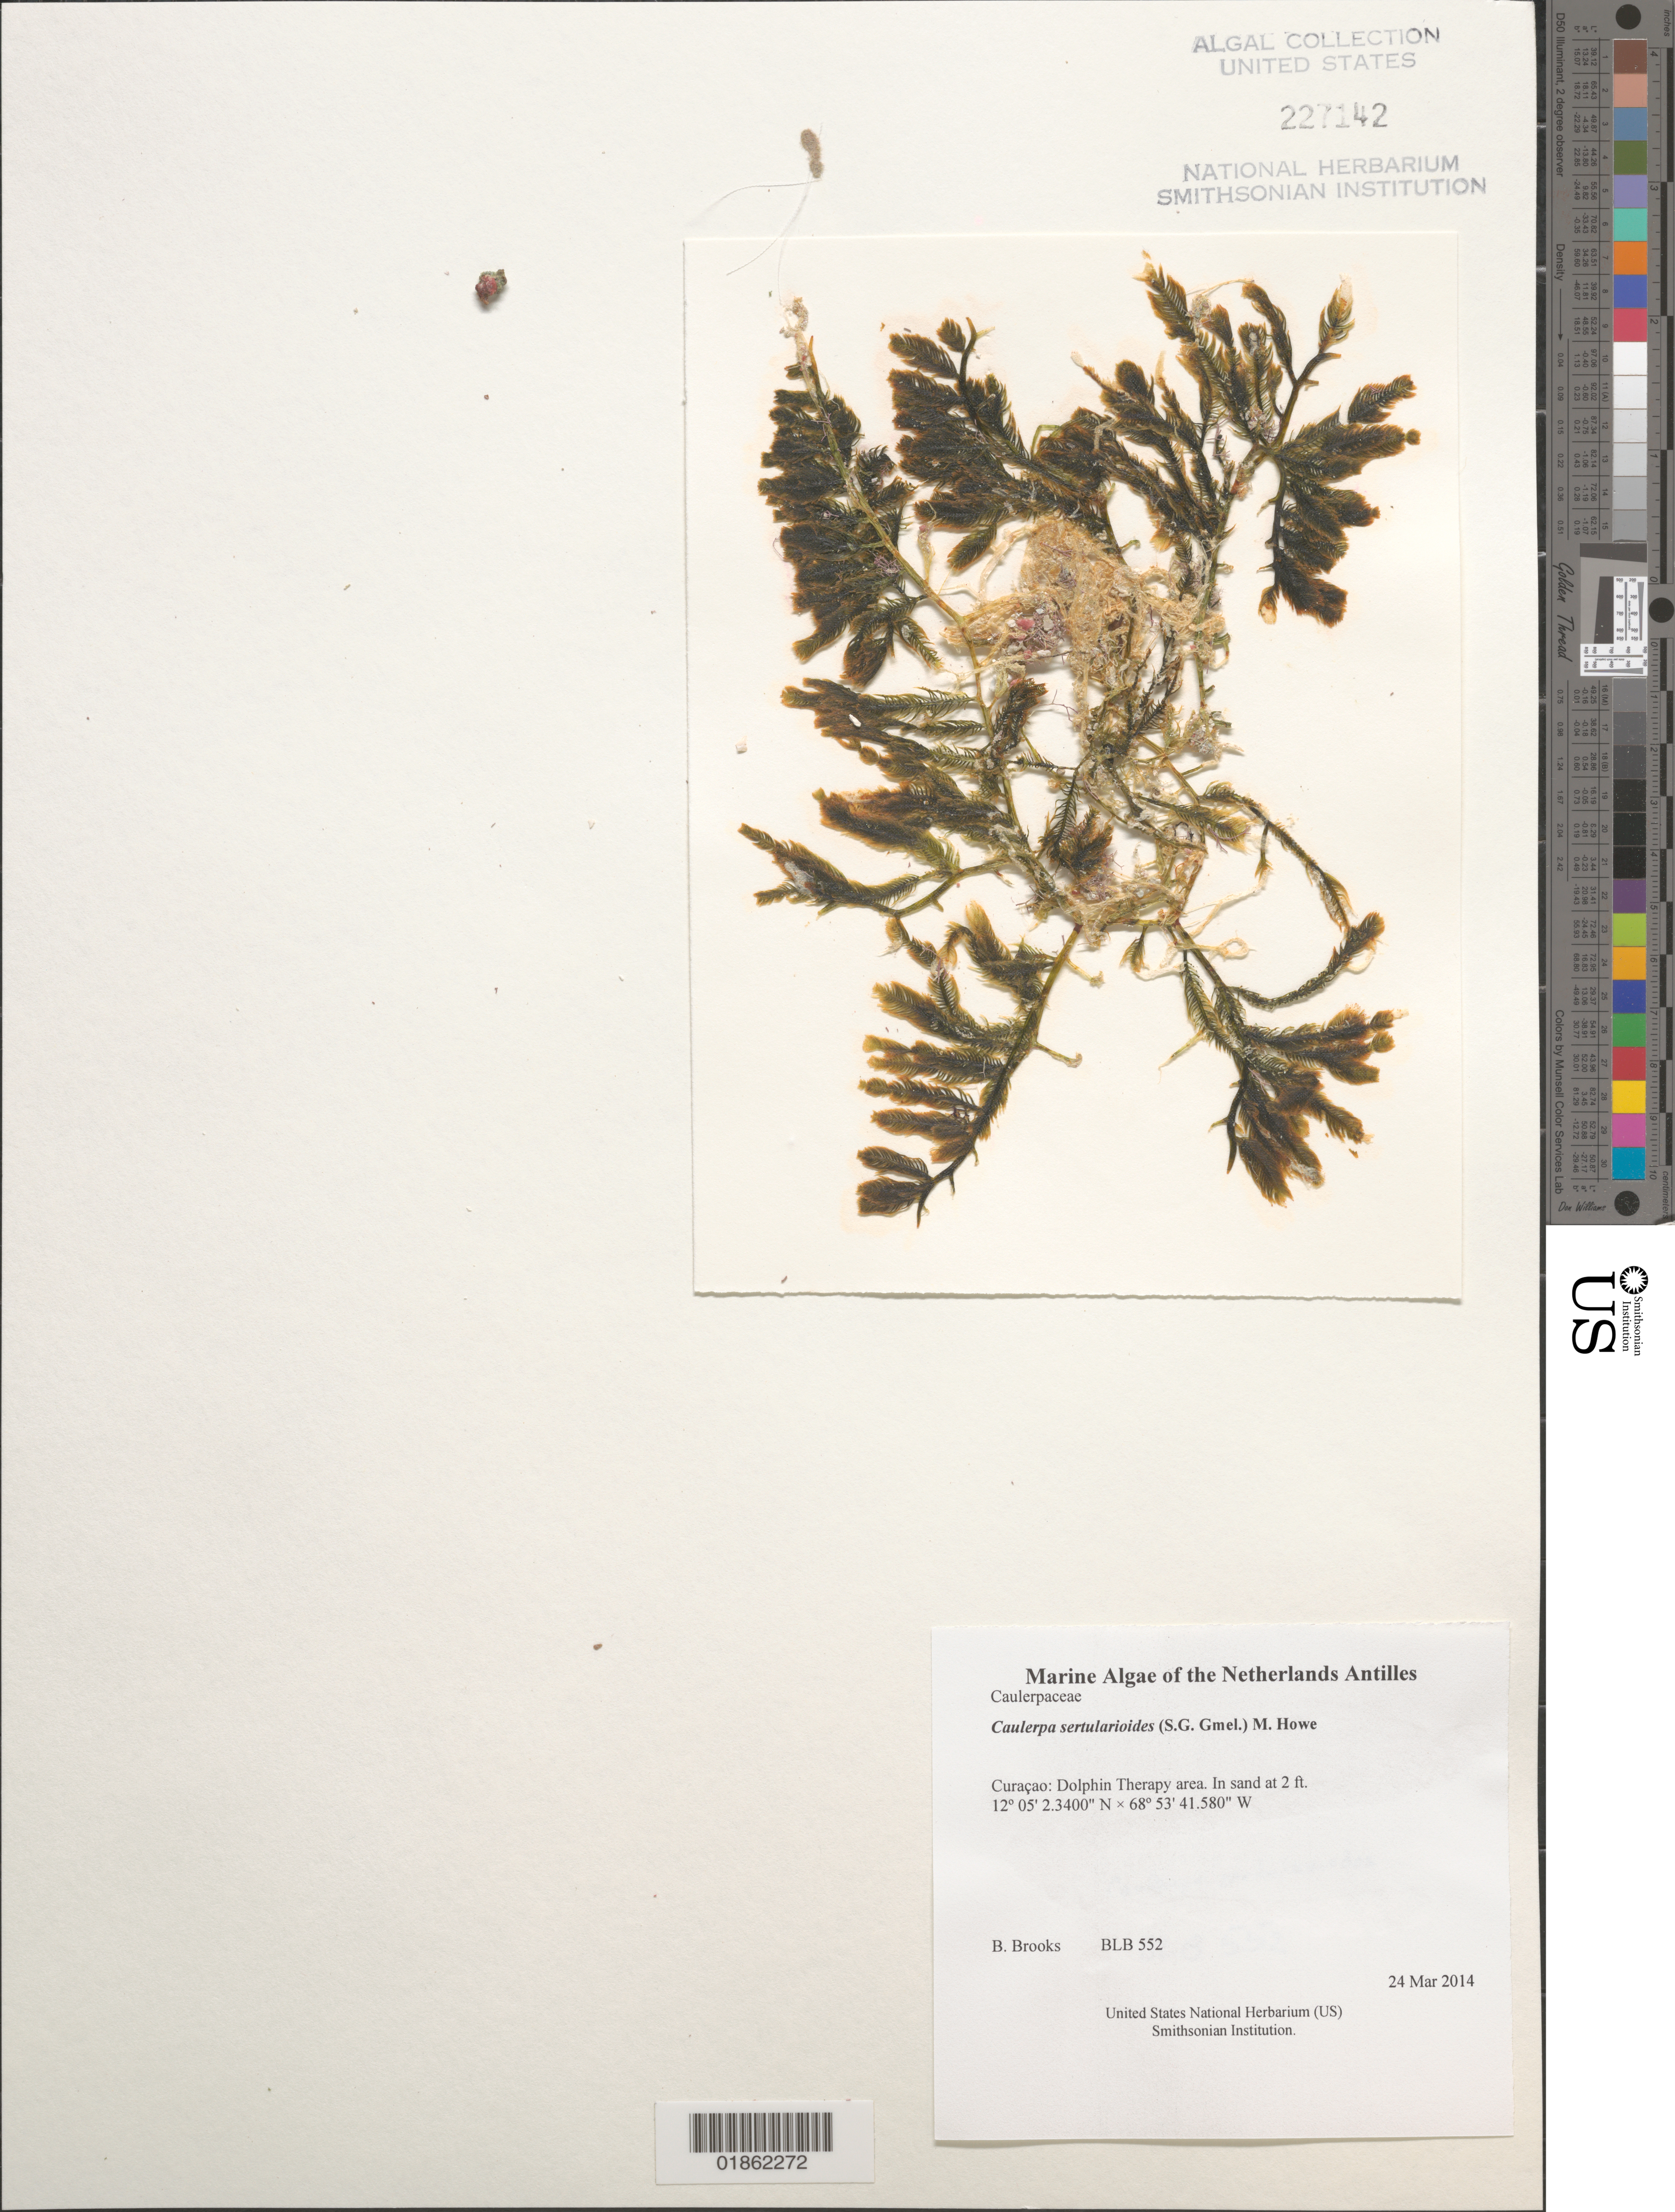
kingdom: Plantae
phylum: Chlorophyta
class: Ulvophyceae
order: Bryopsidales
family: Caulerpaceae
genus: Caulerpa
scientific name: Caulerpa sertularioides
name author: (S.G. Gmel.) M. Howe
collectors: B. Brooks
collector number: BLB 552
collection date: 2014-03-24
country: Curaçao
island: Curaçao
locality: Dolphin Therapy area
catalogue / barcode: US 227142